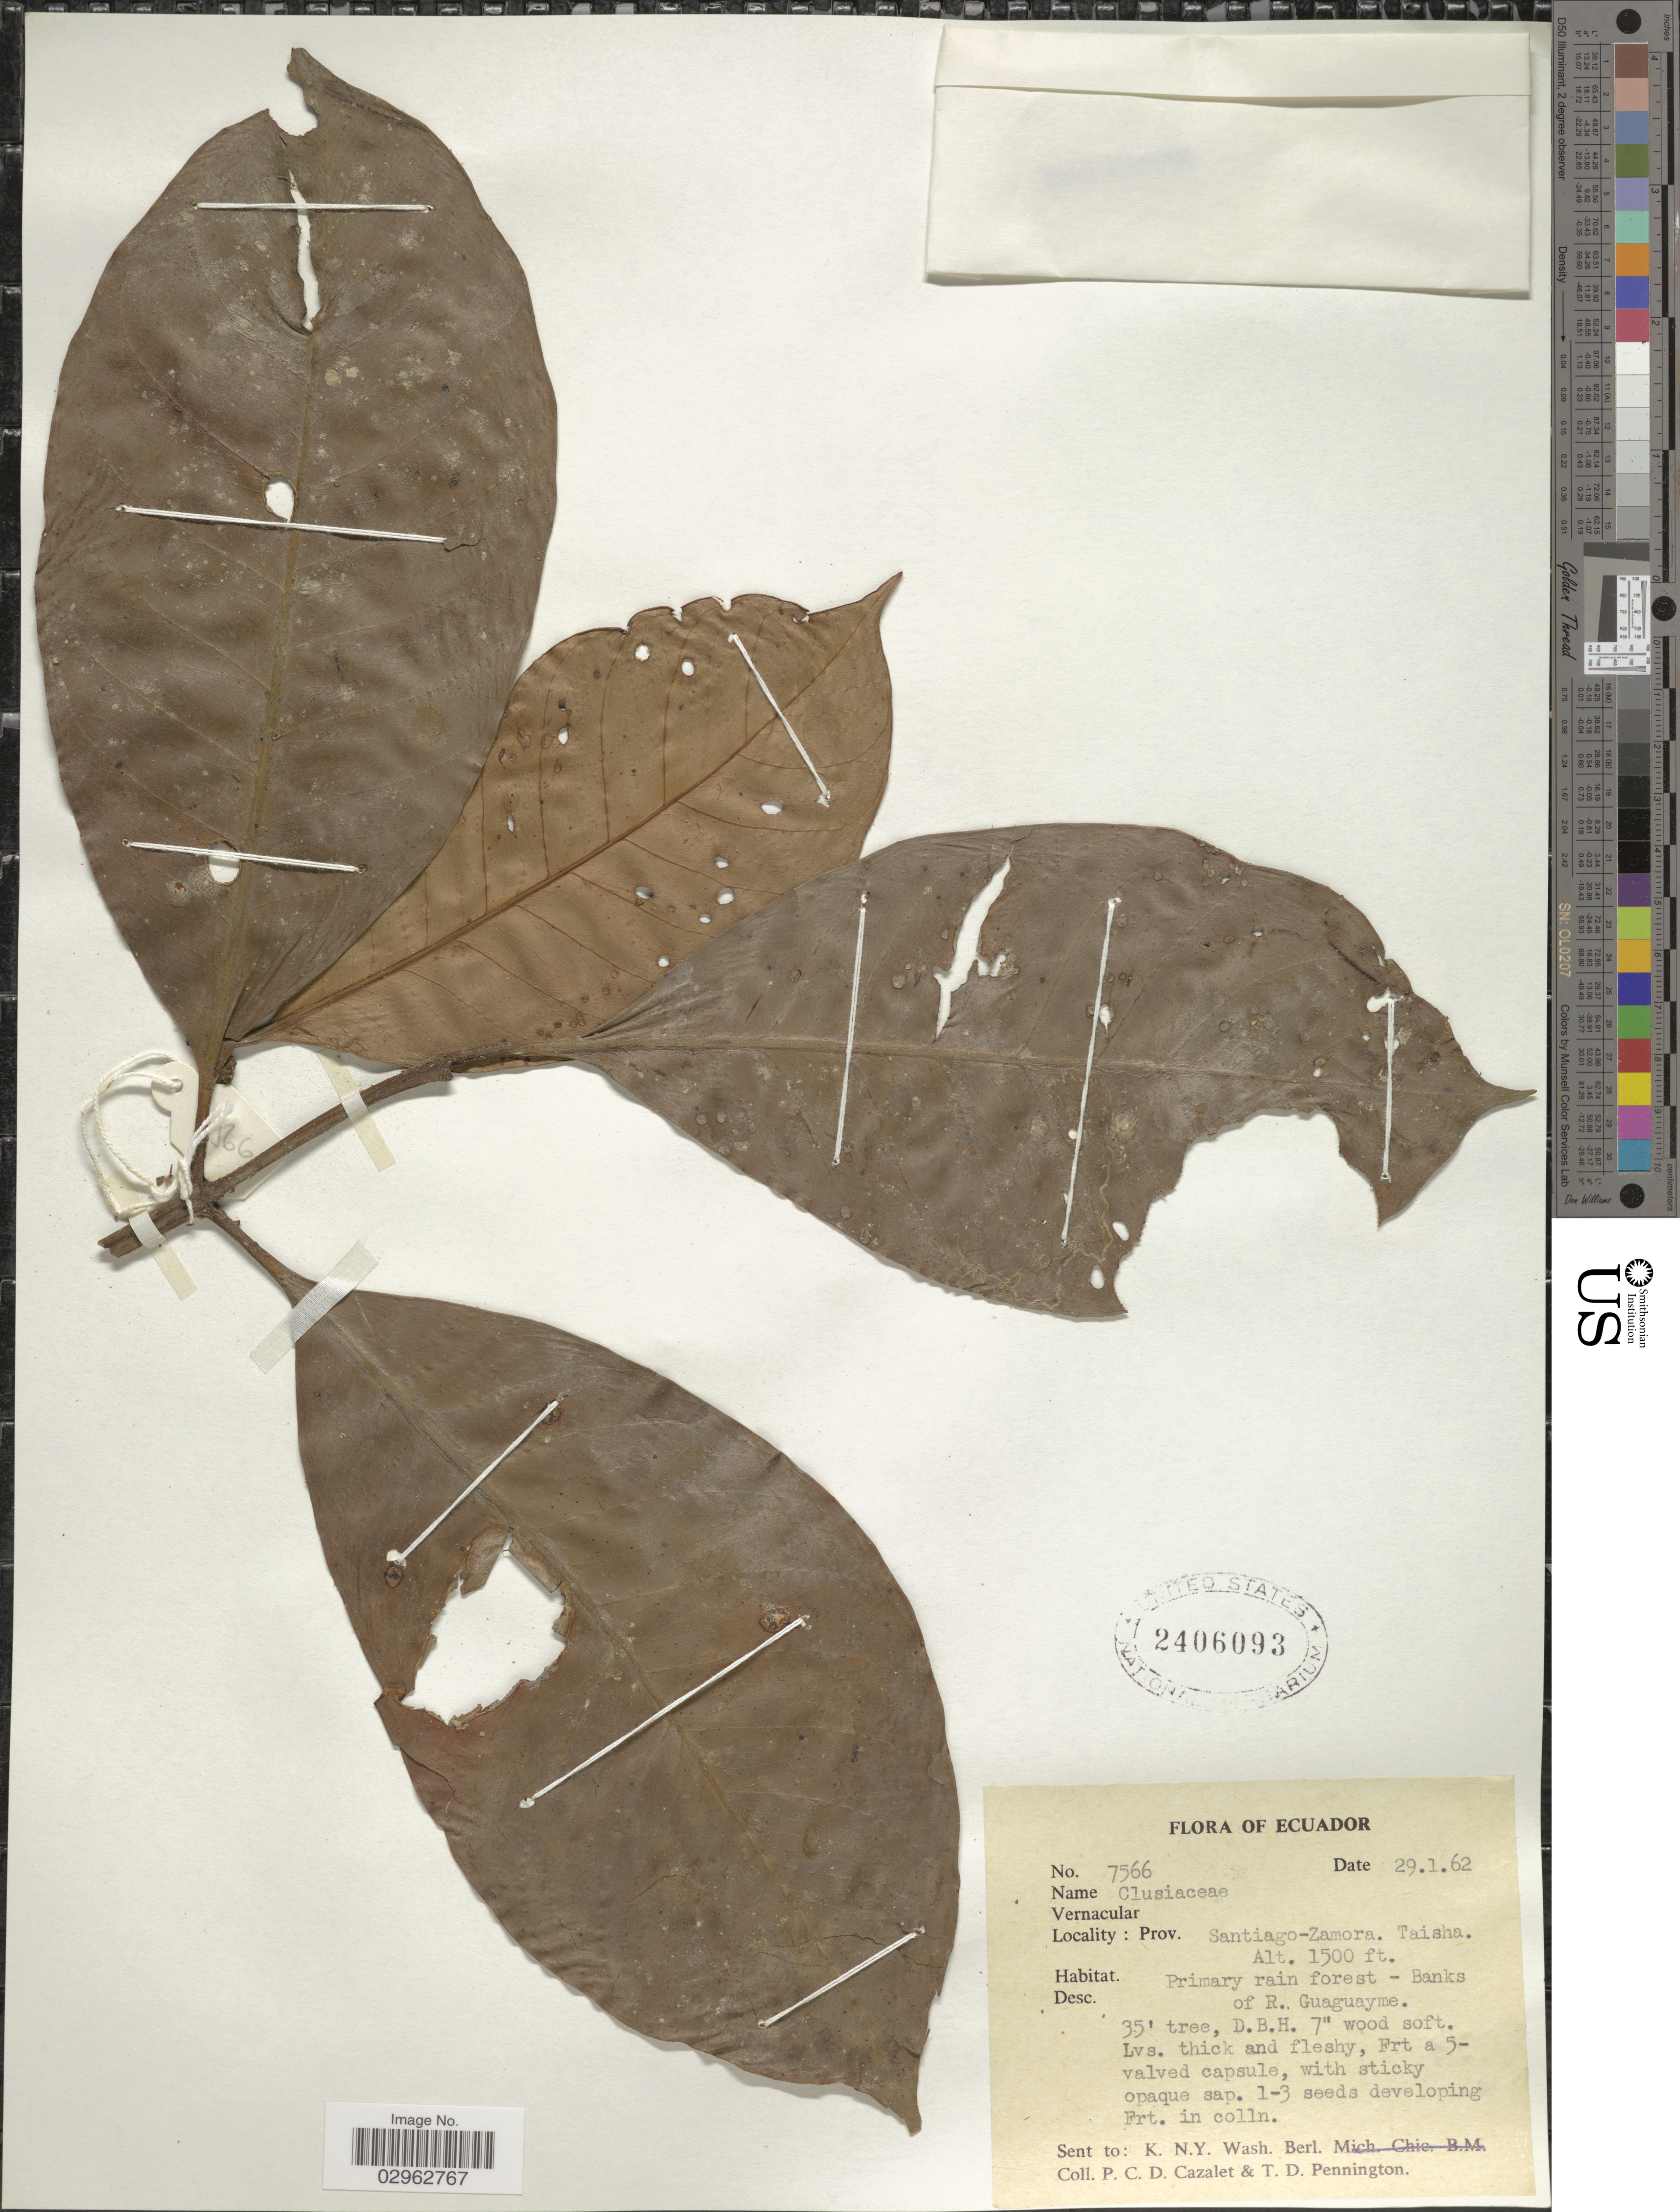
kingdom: Plantae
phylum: Tracheophyta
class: Magnoliopsida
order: Malpighiales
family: Clusiaceae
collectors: P. C. D. Cazalet & T. D. Pennington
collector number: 7566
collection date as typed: Transcribed d/m/y: 29/1/62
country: Ecuador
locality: Prov. Santiago-Zamora, Taisha.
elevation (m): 457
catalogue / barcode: US 2406093